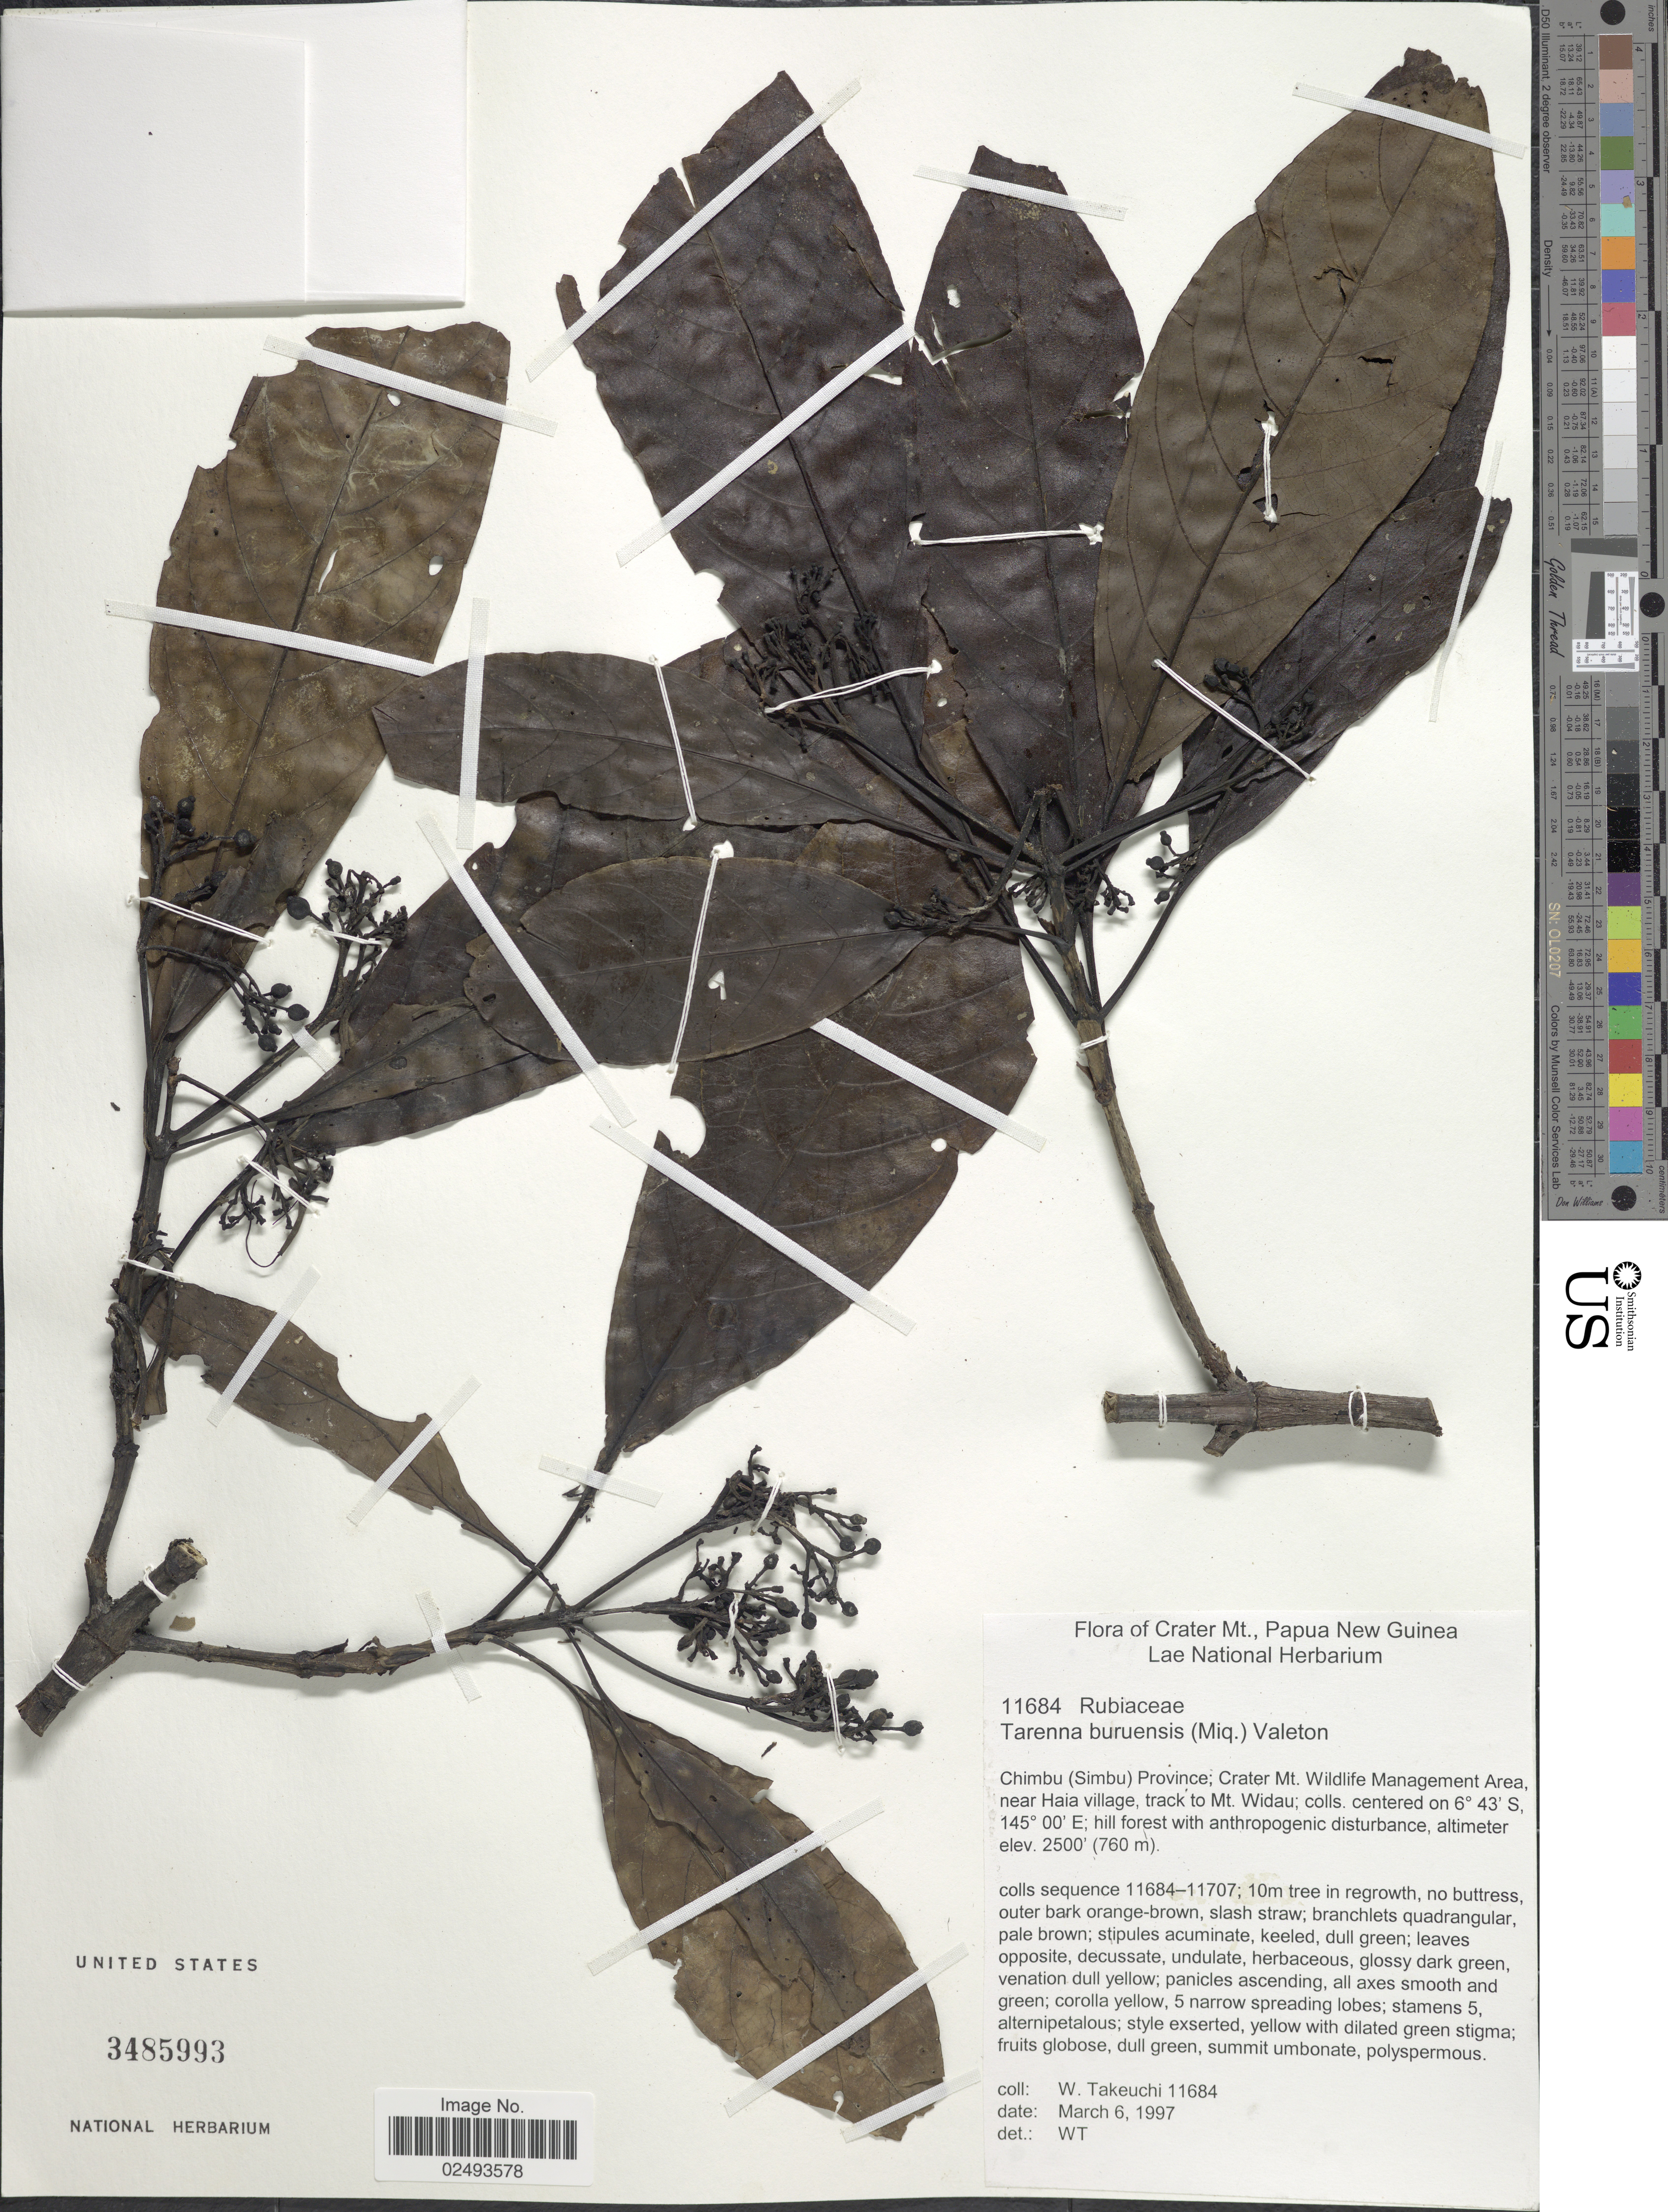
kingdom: Plantae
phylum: Tracheophyta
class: Magnoliopsida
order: Gentianales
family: Rubiaceae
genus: Tarenna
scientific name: Tarenna buruensis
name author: (Miq.) Valeton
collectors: W. Takeuchi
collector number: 11684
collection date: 1997-03-06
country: Papua New Guinea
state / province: Chimbu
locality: Crater Mt., Chimbu (Simbu) Province; Crater Mt. Wildlife Management Area, near Haia village, track to Mt. Widau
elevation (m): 762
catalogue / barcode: US 3485993